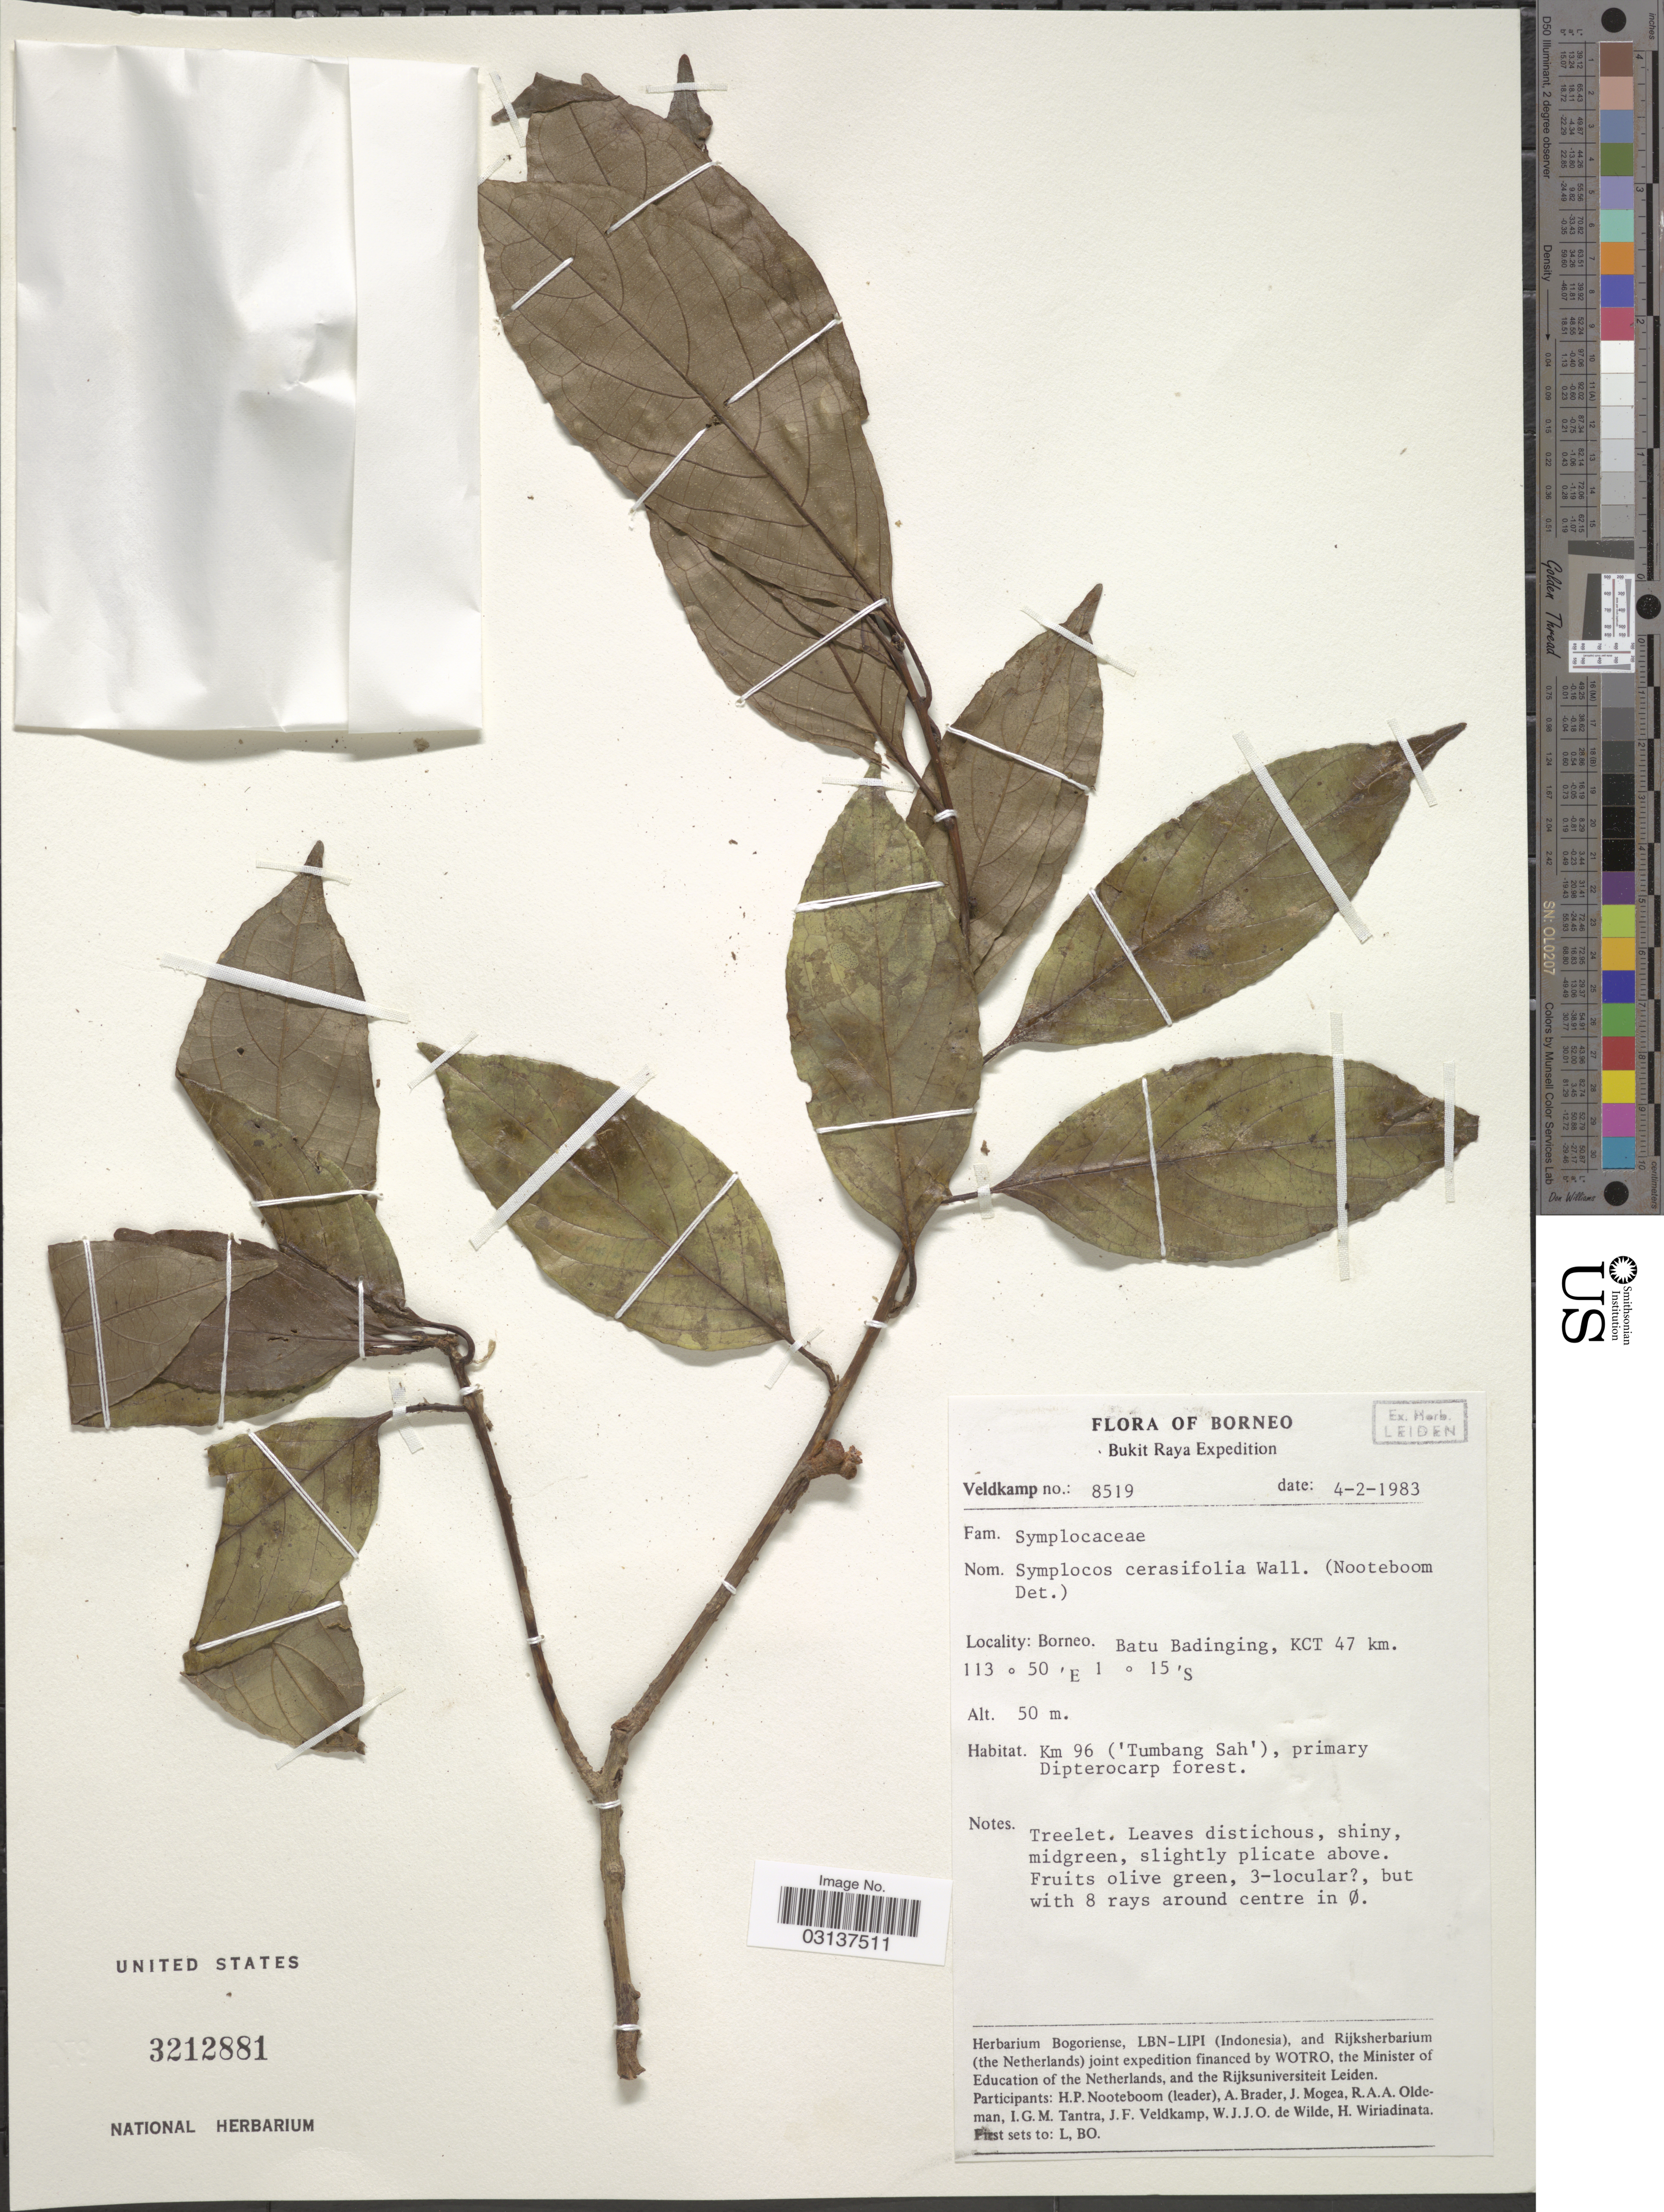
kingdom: Plantae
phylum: Tracheophyta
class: Magnoliopsida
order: Ericales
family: Symplocaceae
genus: Symplocos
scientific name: Symplocos cerasifolia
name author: Wall. ex DC.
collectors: J. F. Veldkamp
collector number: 8519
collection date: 1983-02-04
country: Indonesia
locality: Borneo, Batu Badinging, KCT 47 km. Km 96 ('Tumbang Sah').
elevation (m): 50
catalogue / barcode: US 3212881